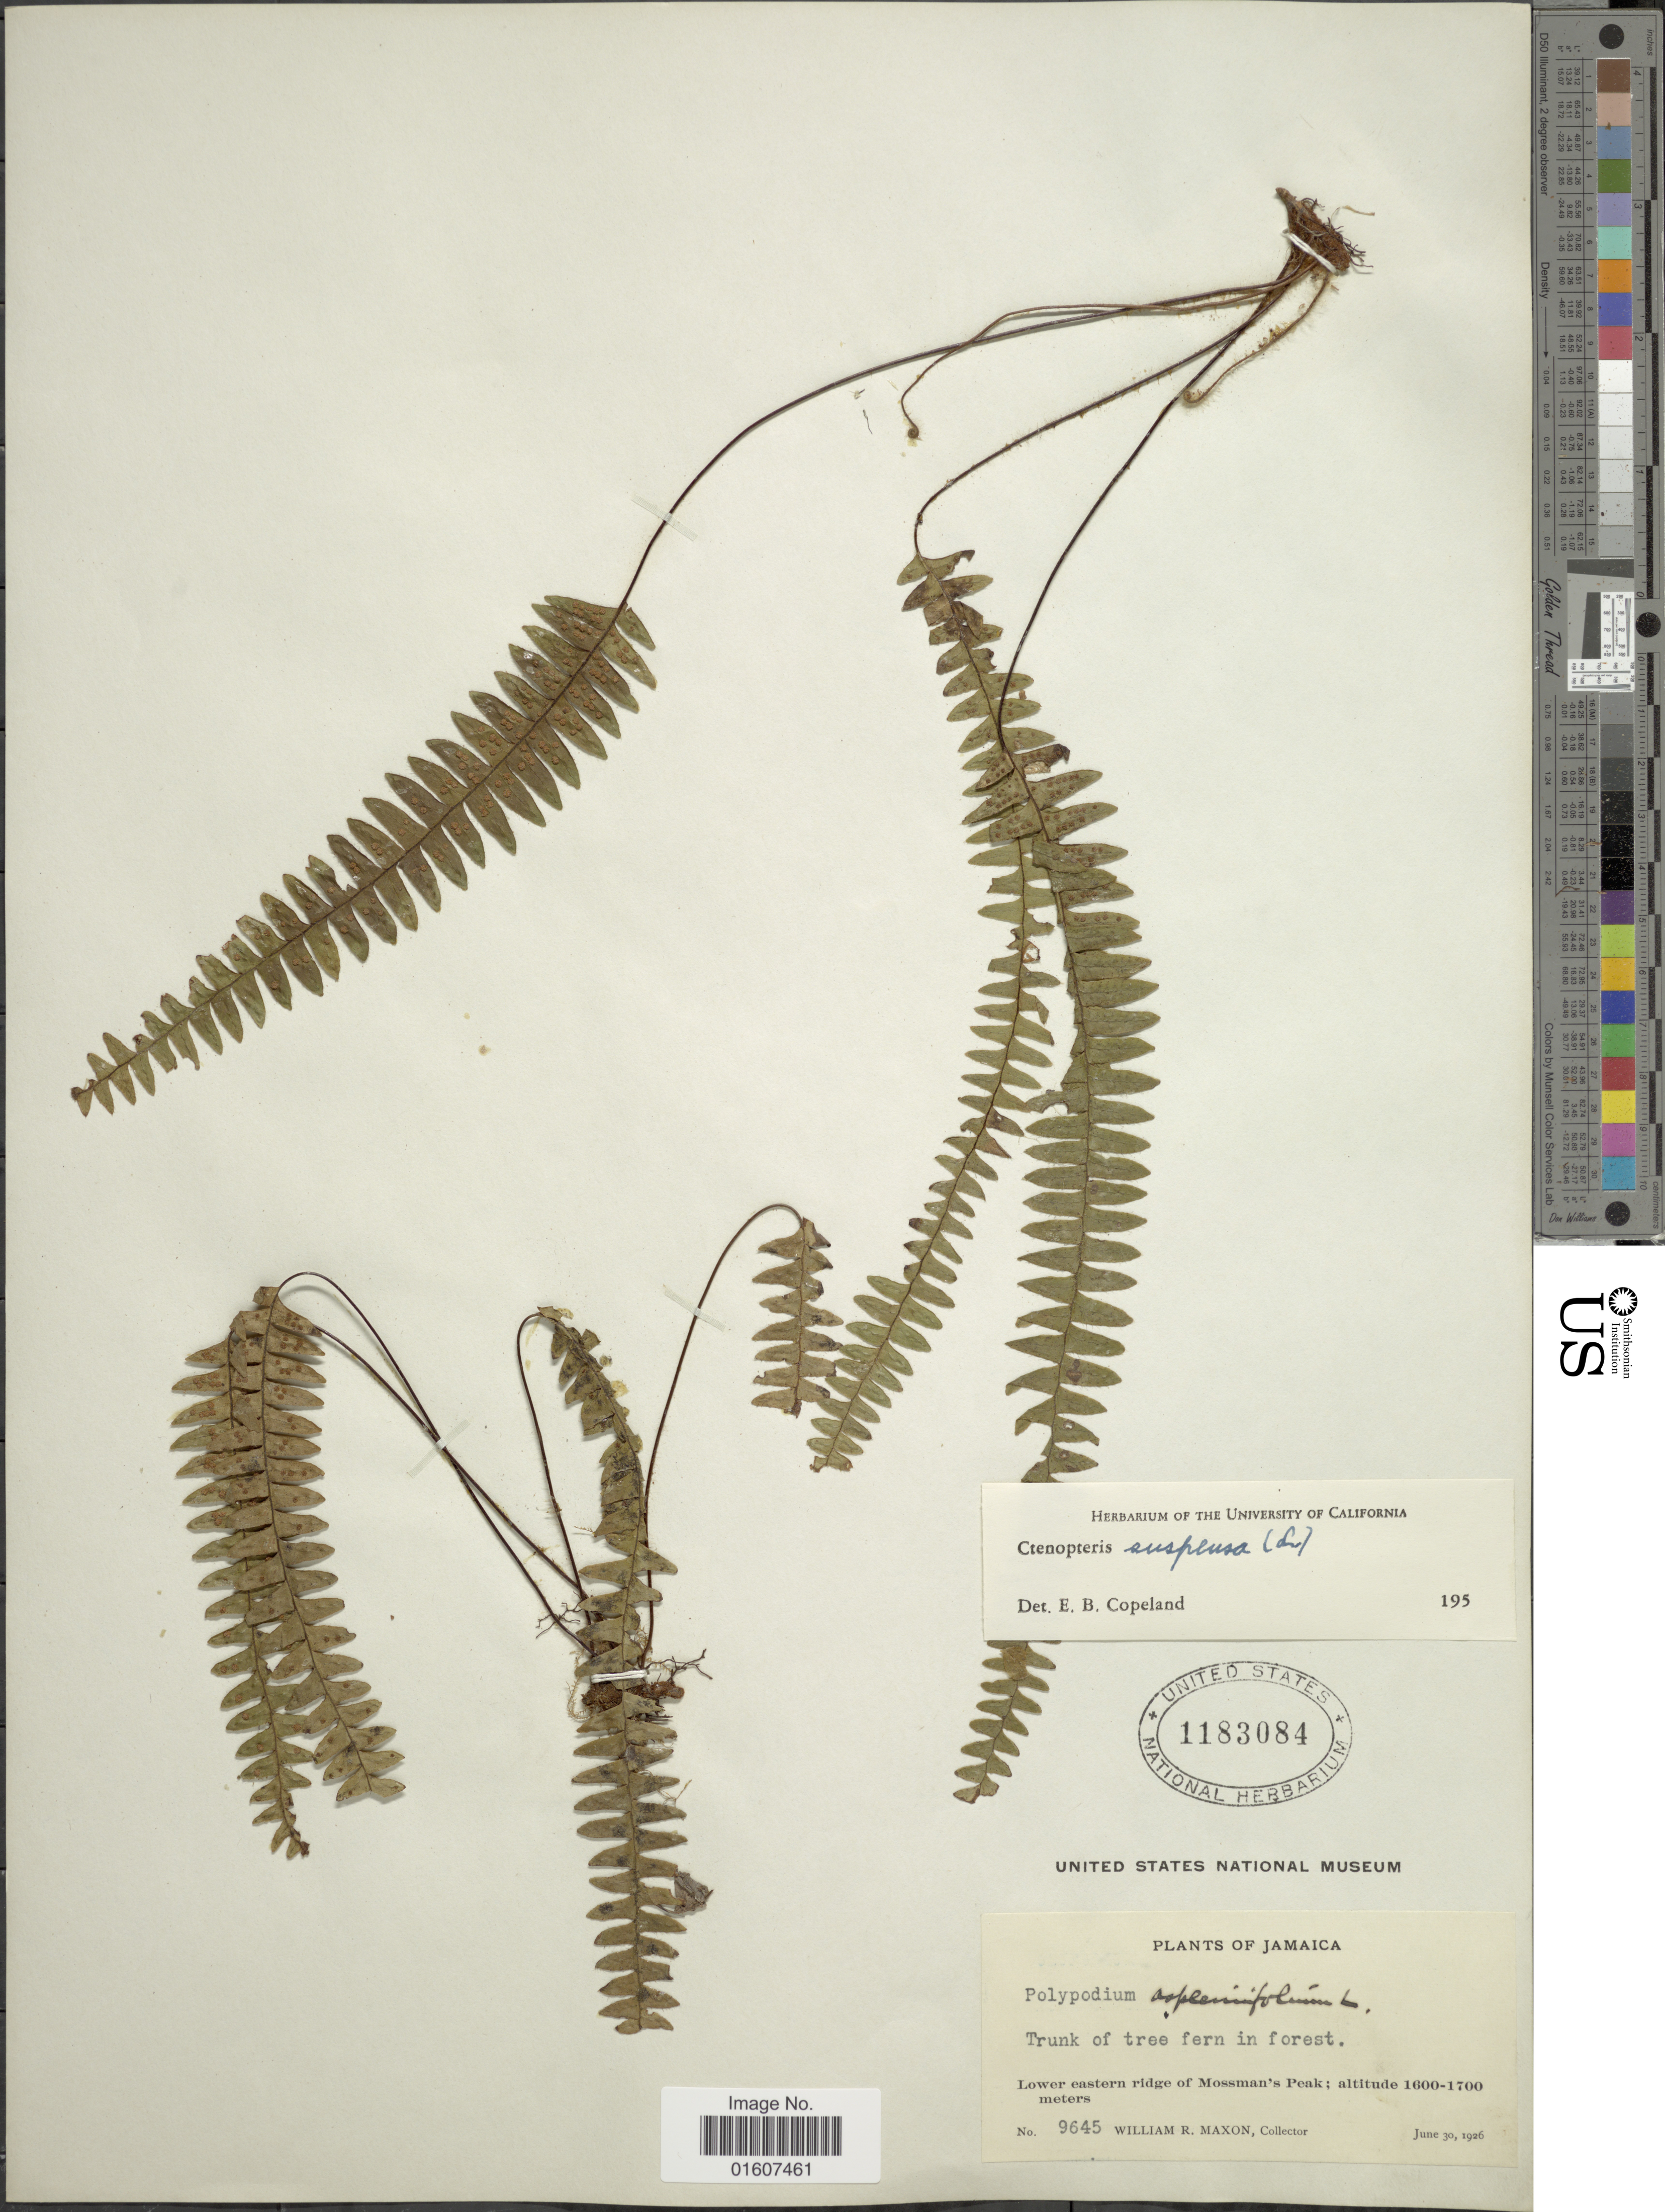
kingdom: Plantae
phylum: Tracheophyta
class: Polypodiopsida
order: Polypodiales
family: Polypodiaceae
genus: Terpsichore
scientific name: Terpsichore asplenifolia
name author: (L.) A.R. Sm.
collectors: W. R. Maxon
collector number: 9645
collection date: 1926-06-30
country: Jamaica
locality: Lower eastern ridge of Mossman's Peak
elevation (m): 1600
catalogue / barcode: US 1183084